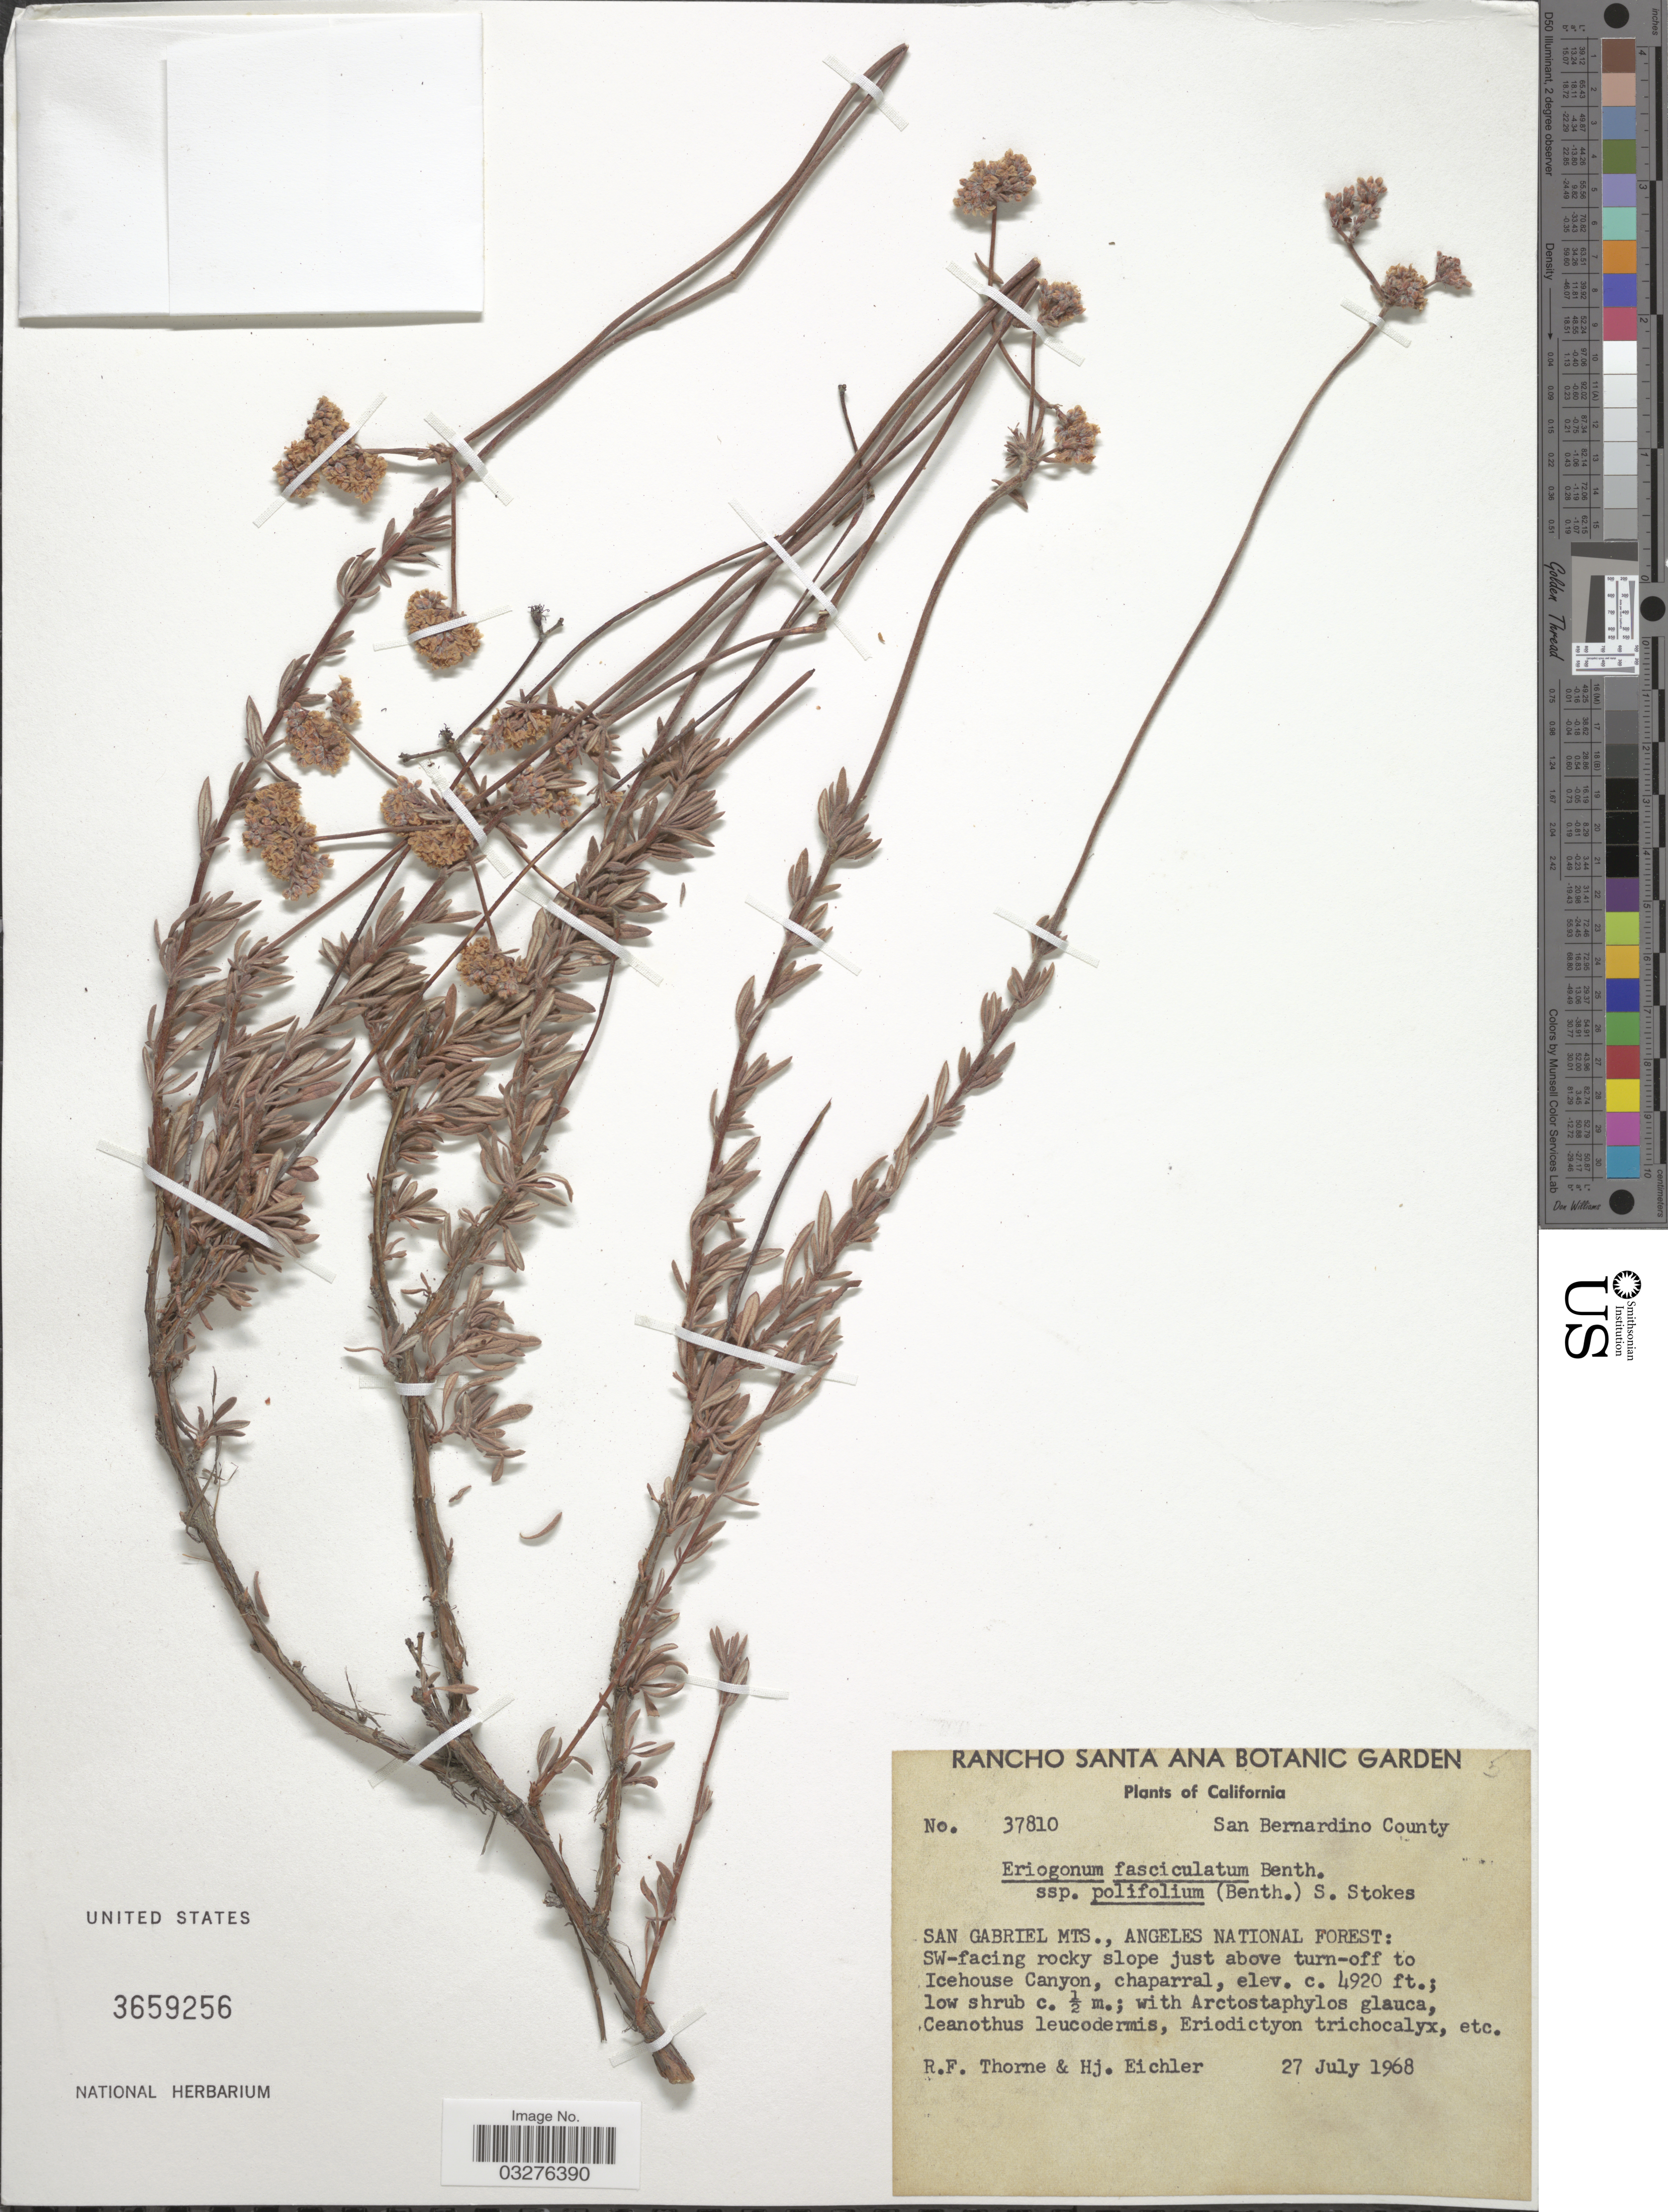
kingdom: Plantae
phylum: Tracheophyta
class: Magnoliopsida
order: Caryophyllales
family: Polygonaceae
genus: Eriogonum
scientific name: Eriogonum fasciculatum subsp. polifolium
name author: S. Stokes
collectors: R. Thorne & H. Eichler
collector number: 37810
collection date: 1968-07-27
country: United States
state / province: California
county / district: San Bernardino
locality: San Bernardino County, San Gabriel Mts., Angeles National Forest: SW-facing rocky slope just above turn-off to Icehouse Canyon.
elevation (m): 1500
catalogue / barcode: US 3659256